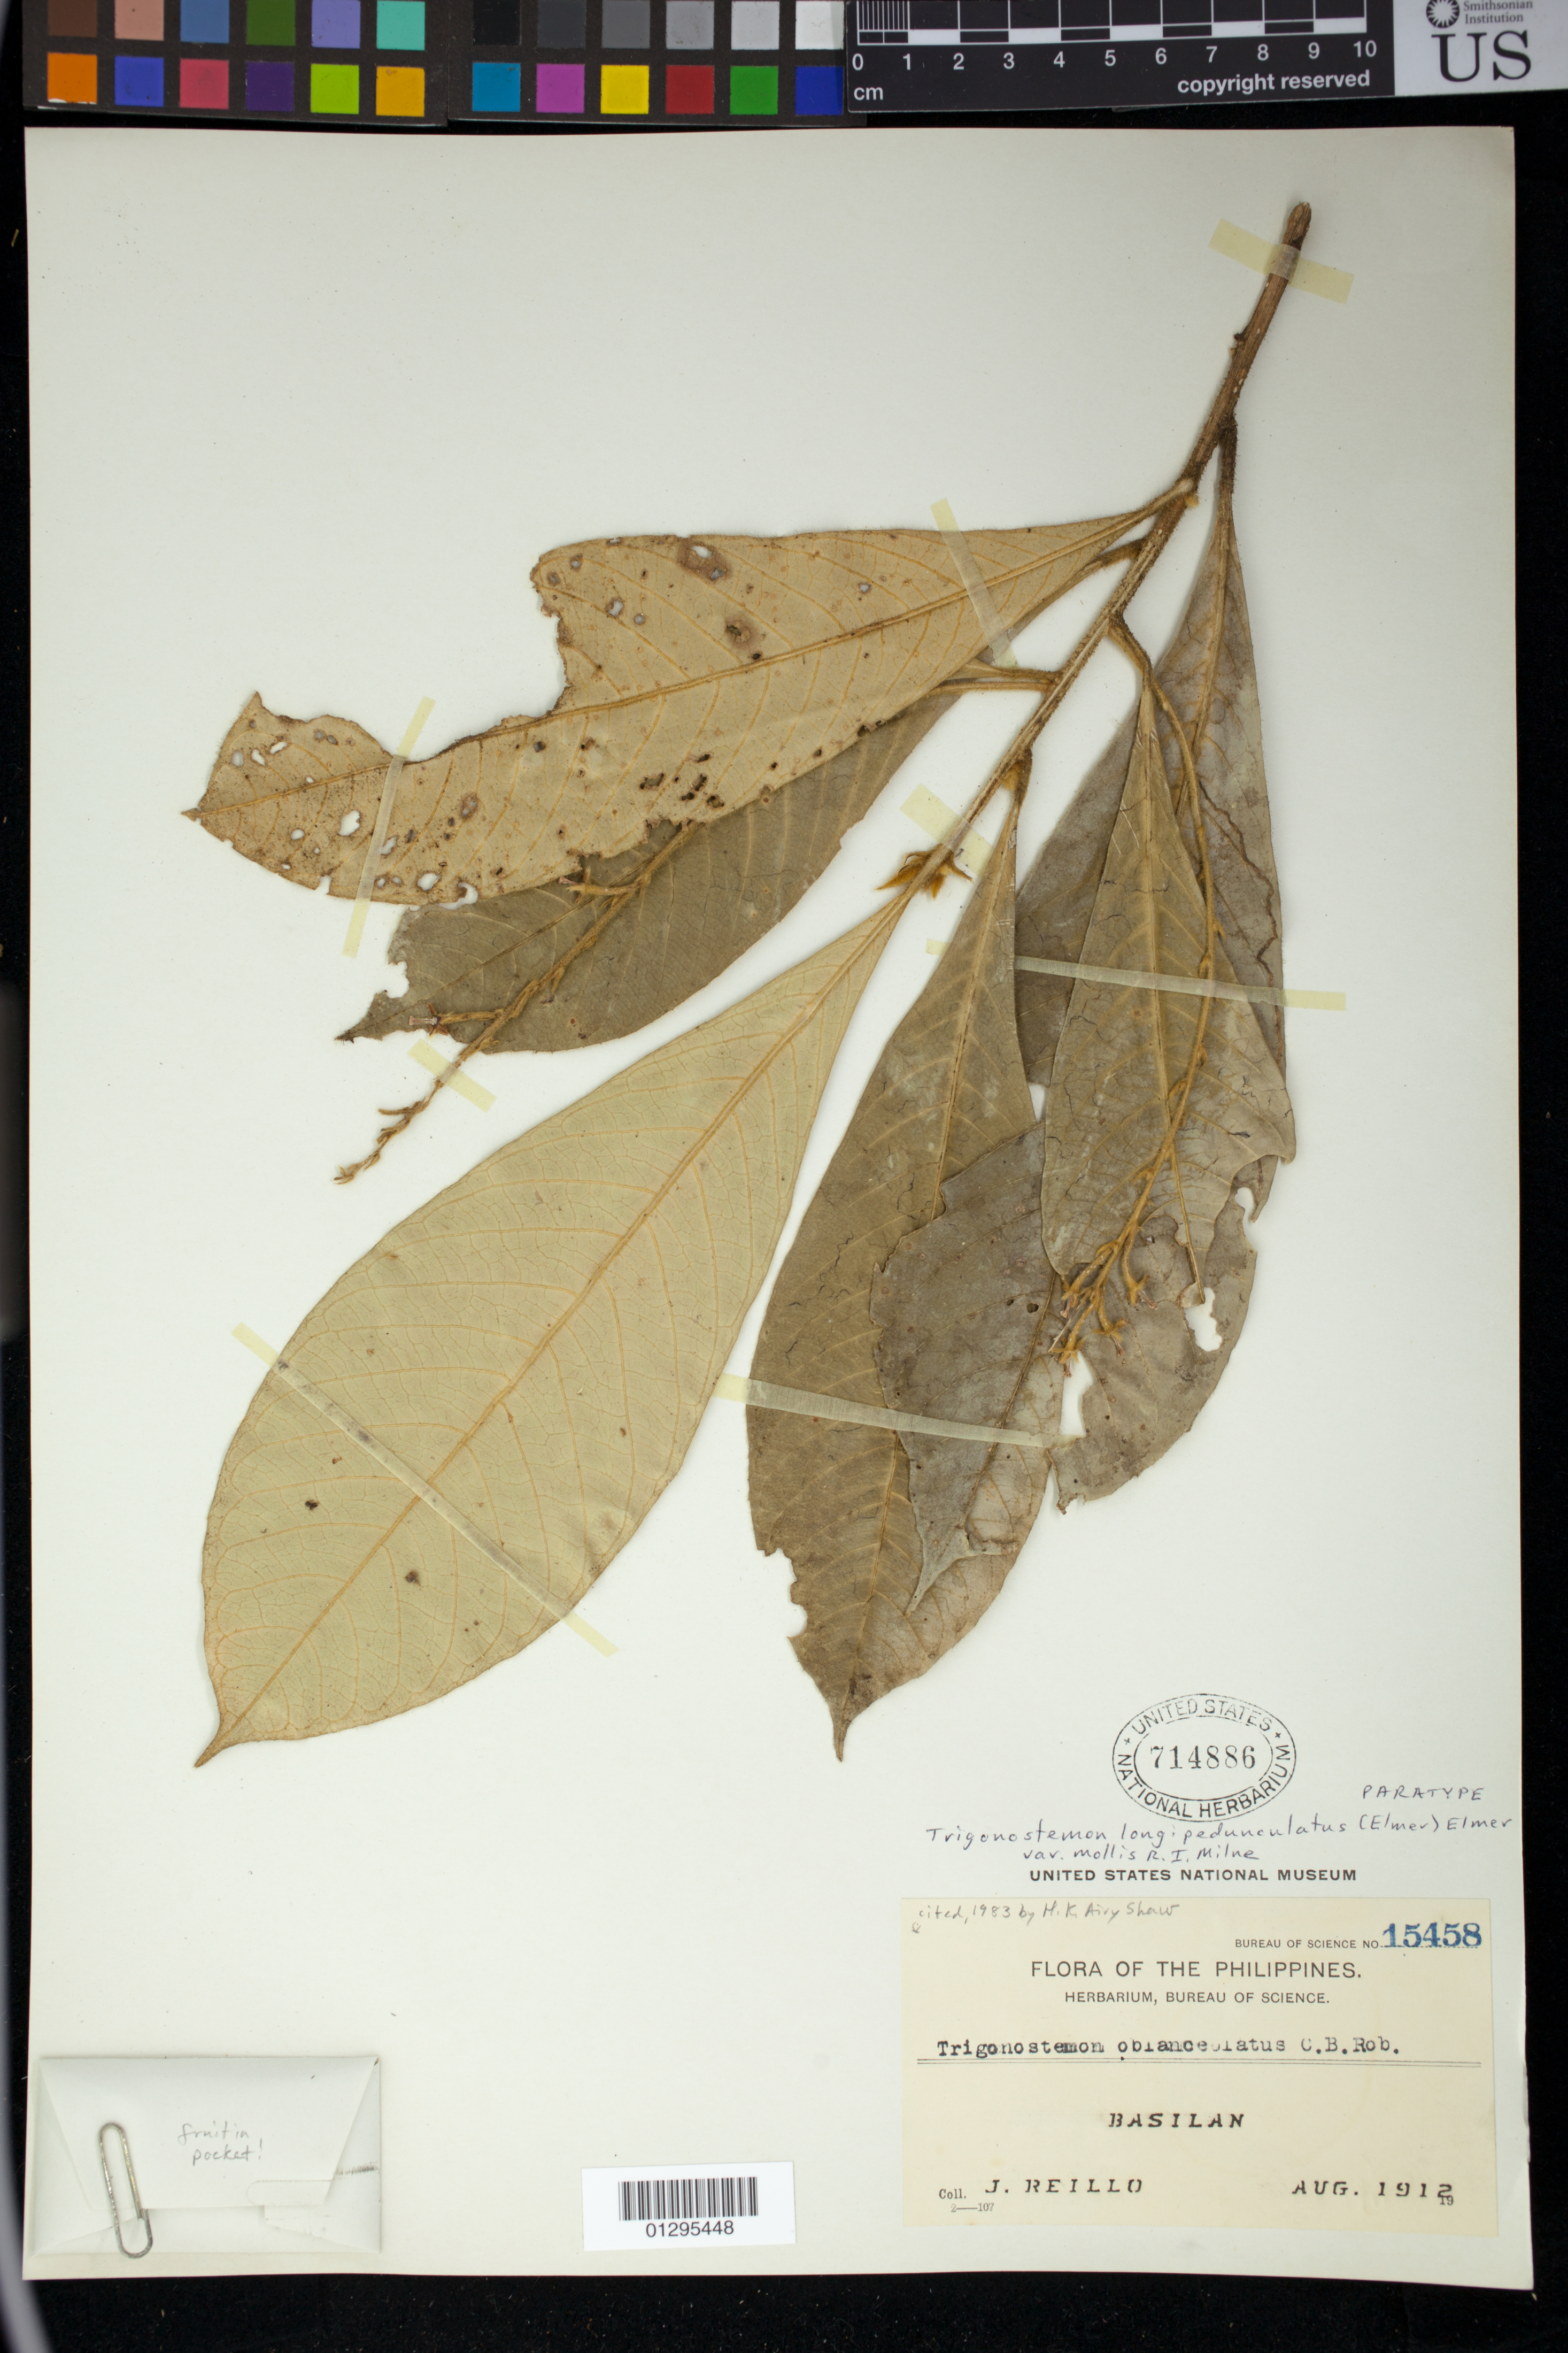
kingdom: Plantae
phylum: Tracheophyta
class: Magnoliopsida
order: Malpighiales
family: Euphorbiaceae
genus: Trigonostemon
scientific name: Trigonostemon longipedunculatus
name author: (Elmer) Elmer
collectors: J. Reillo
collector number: Bur. Sci. 15458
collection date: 1912-08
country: Philippines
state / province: Muslim Mindanao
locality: Basilan [Island]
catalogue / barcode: US 714886